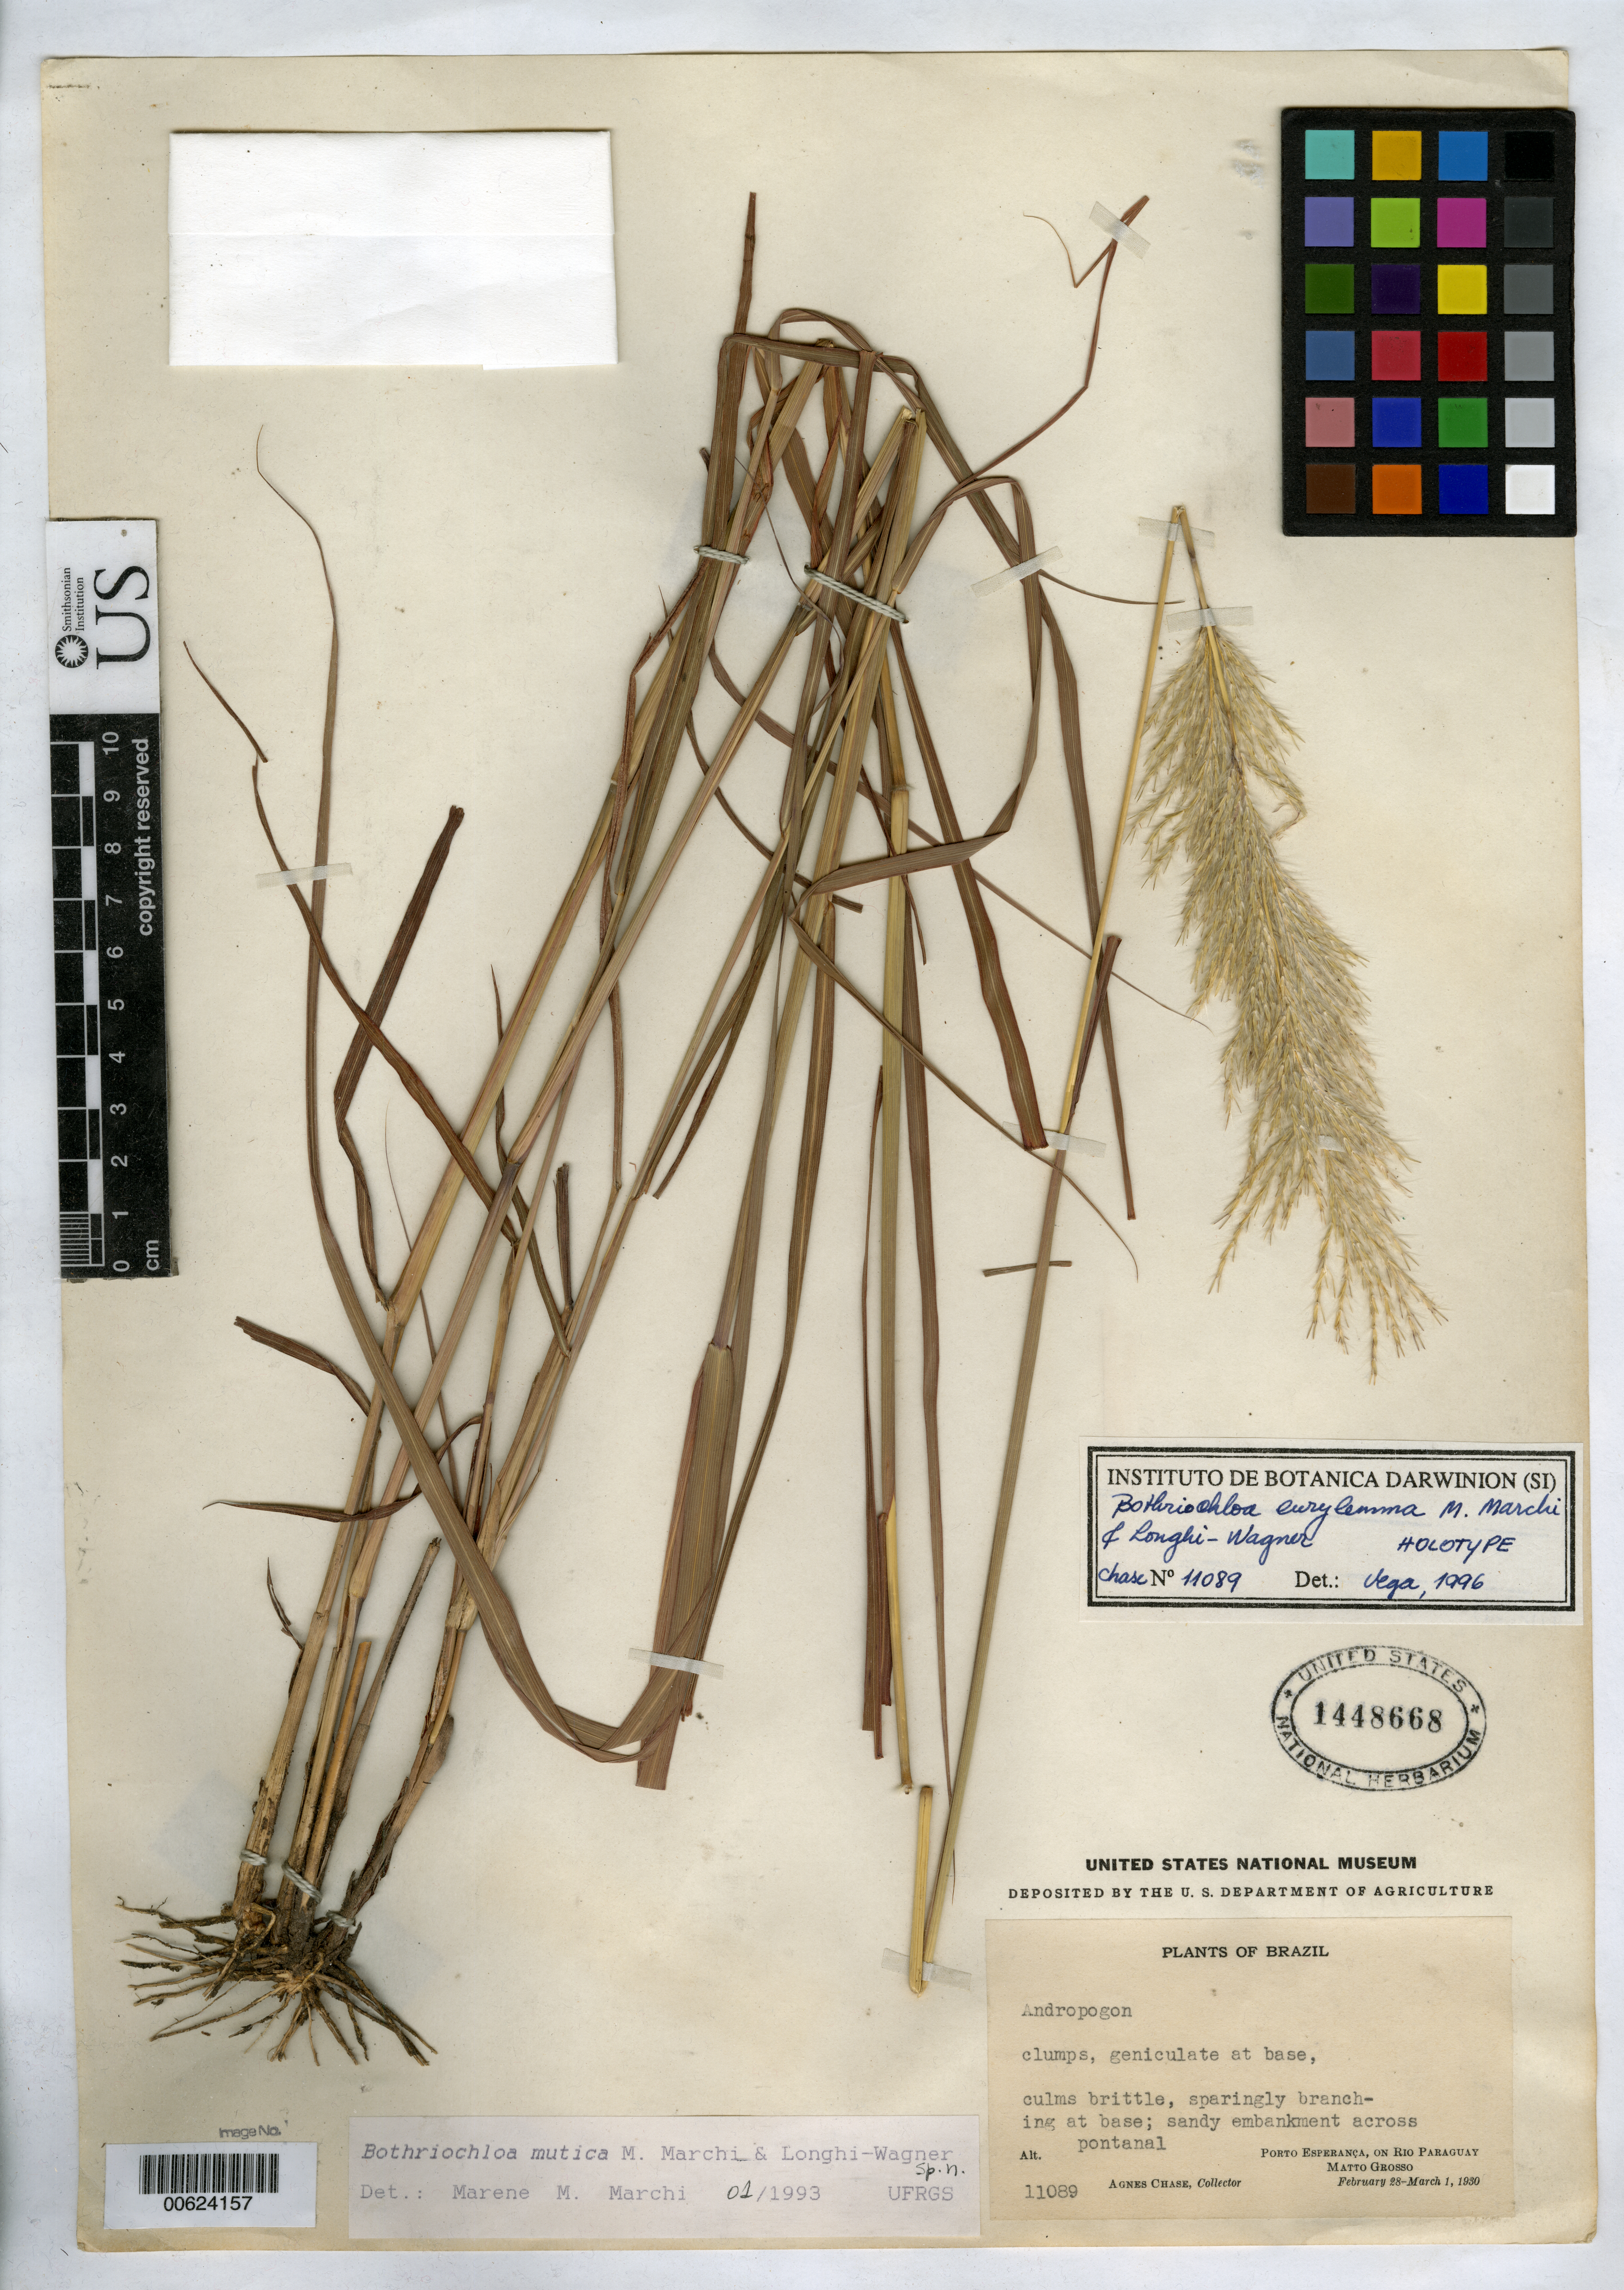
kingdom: Plantae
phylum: Tracheophyta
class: Liliopsida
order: Poales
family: Poaceae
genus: Bothriochloa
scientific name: Bothriochloa eurylemma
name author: Marchi & Longhi-Wagner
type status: Holotype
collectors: A. Chase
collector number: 11089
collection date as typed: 28 Feb 1930 to 01 Mar 1930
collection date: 1930-02-28/1930-03-01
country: Brazil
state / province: Mato Grosso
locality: Porto Esperanca, on Rio Paraguay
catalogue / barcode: US 1448668